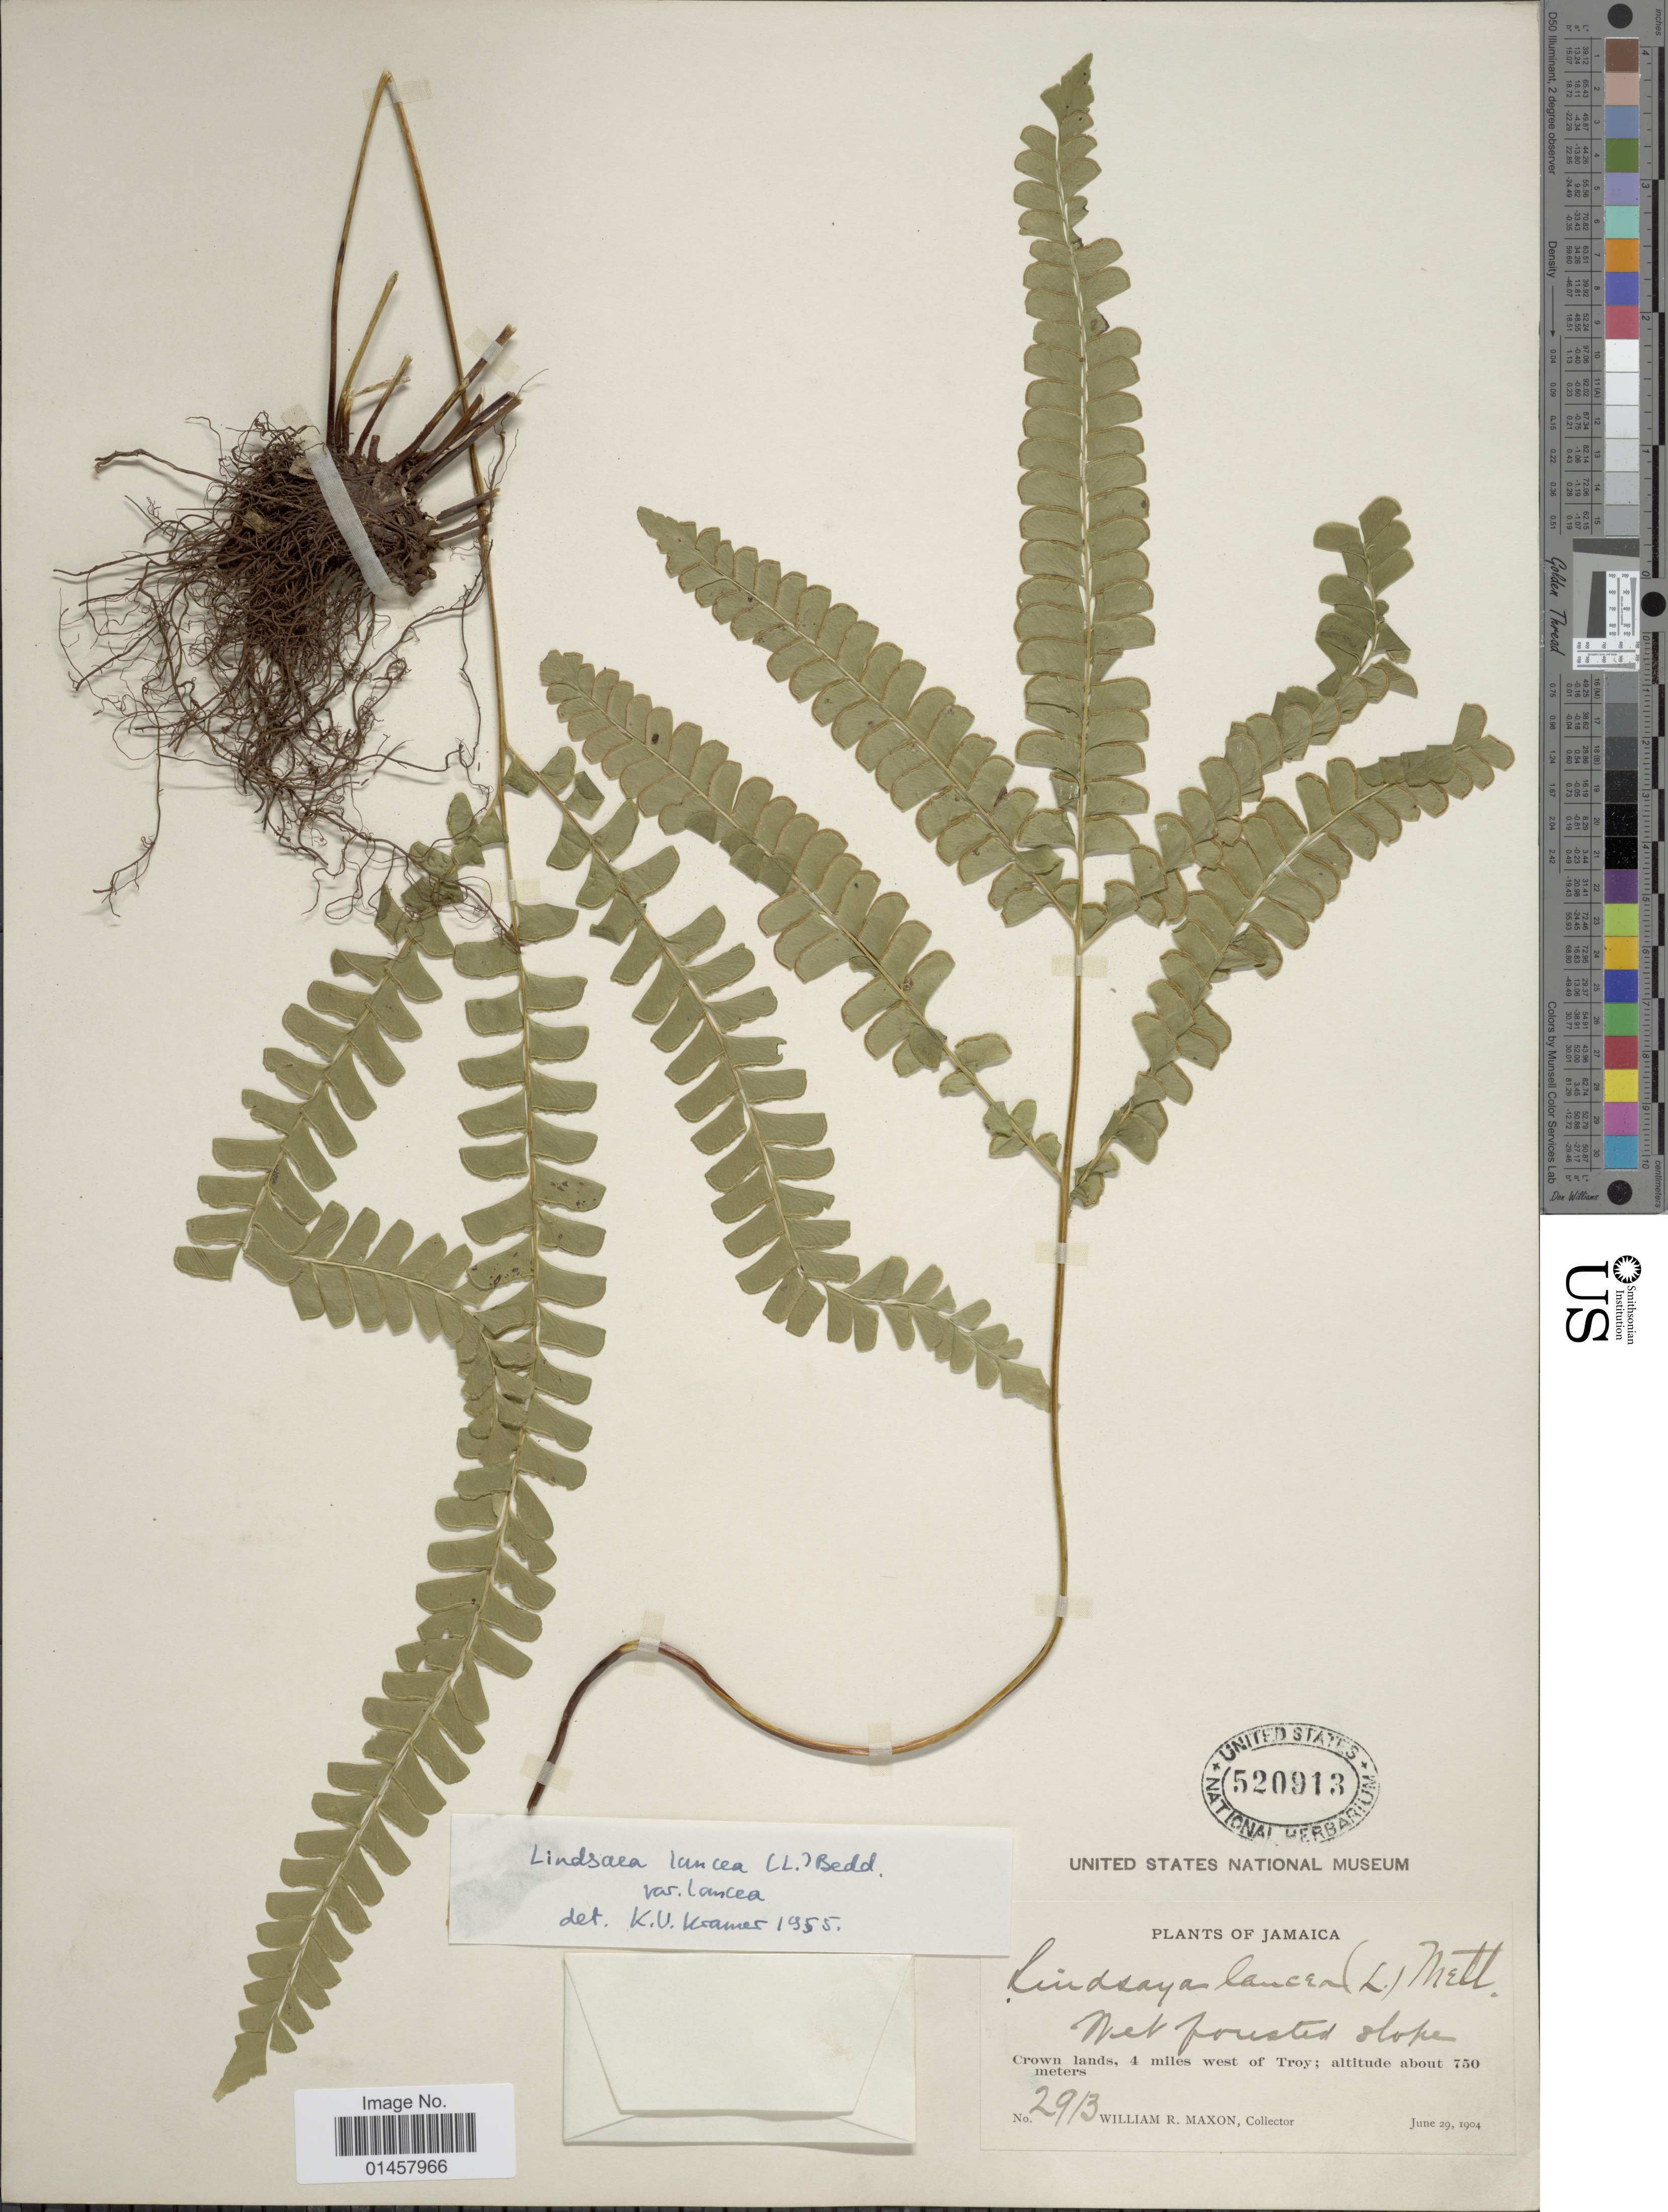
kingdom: Plantae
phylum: Tracheophyta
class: Polypodiopsida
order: Polypodiales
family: Lindsaeaceae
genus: Lindsaea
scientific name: Lindsaea lancea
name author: (L.) Bedd.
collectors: W. R. Maxon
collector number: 2913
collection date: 1904-06-29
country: Jamaica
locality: Crown lands, 4miles west of Troy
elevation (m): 750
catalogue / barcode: US 520913